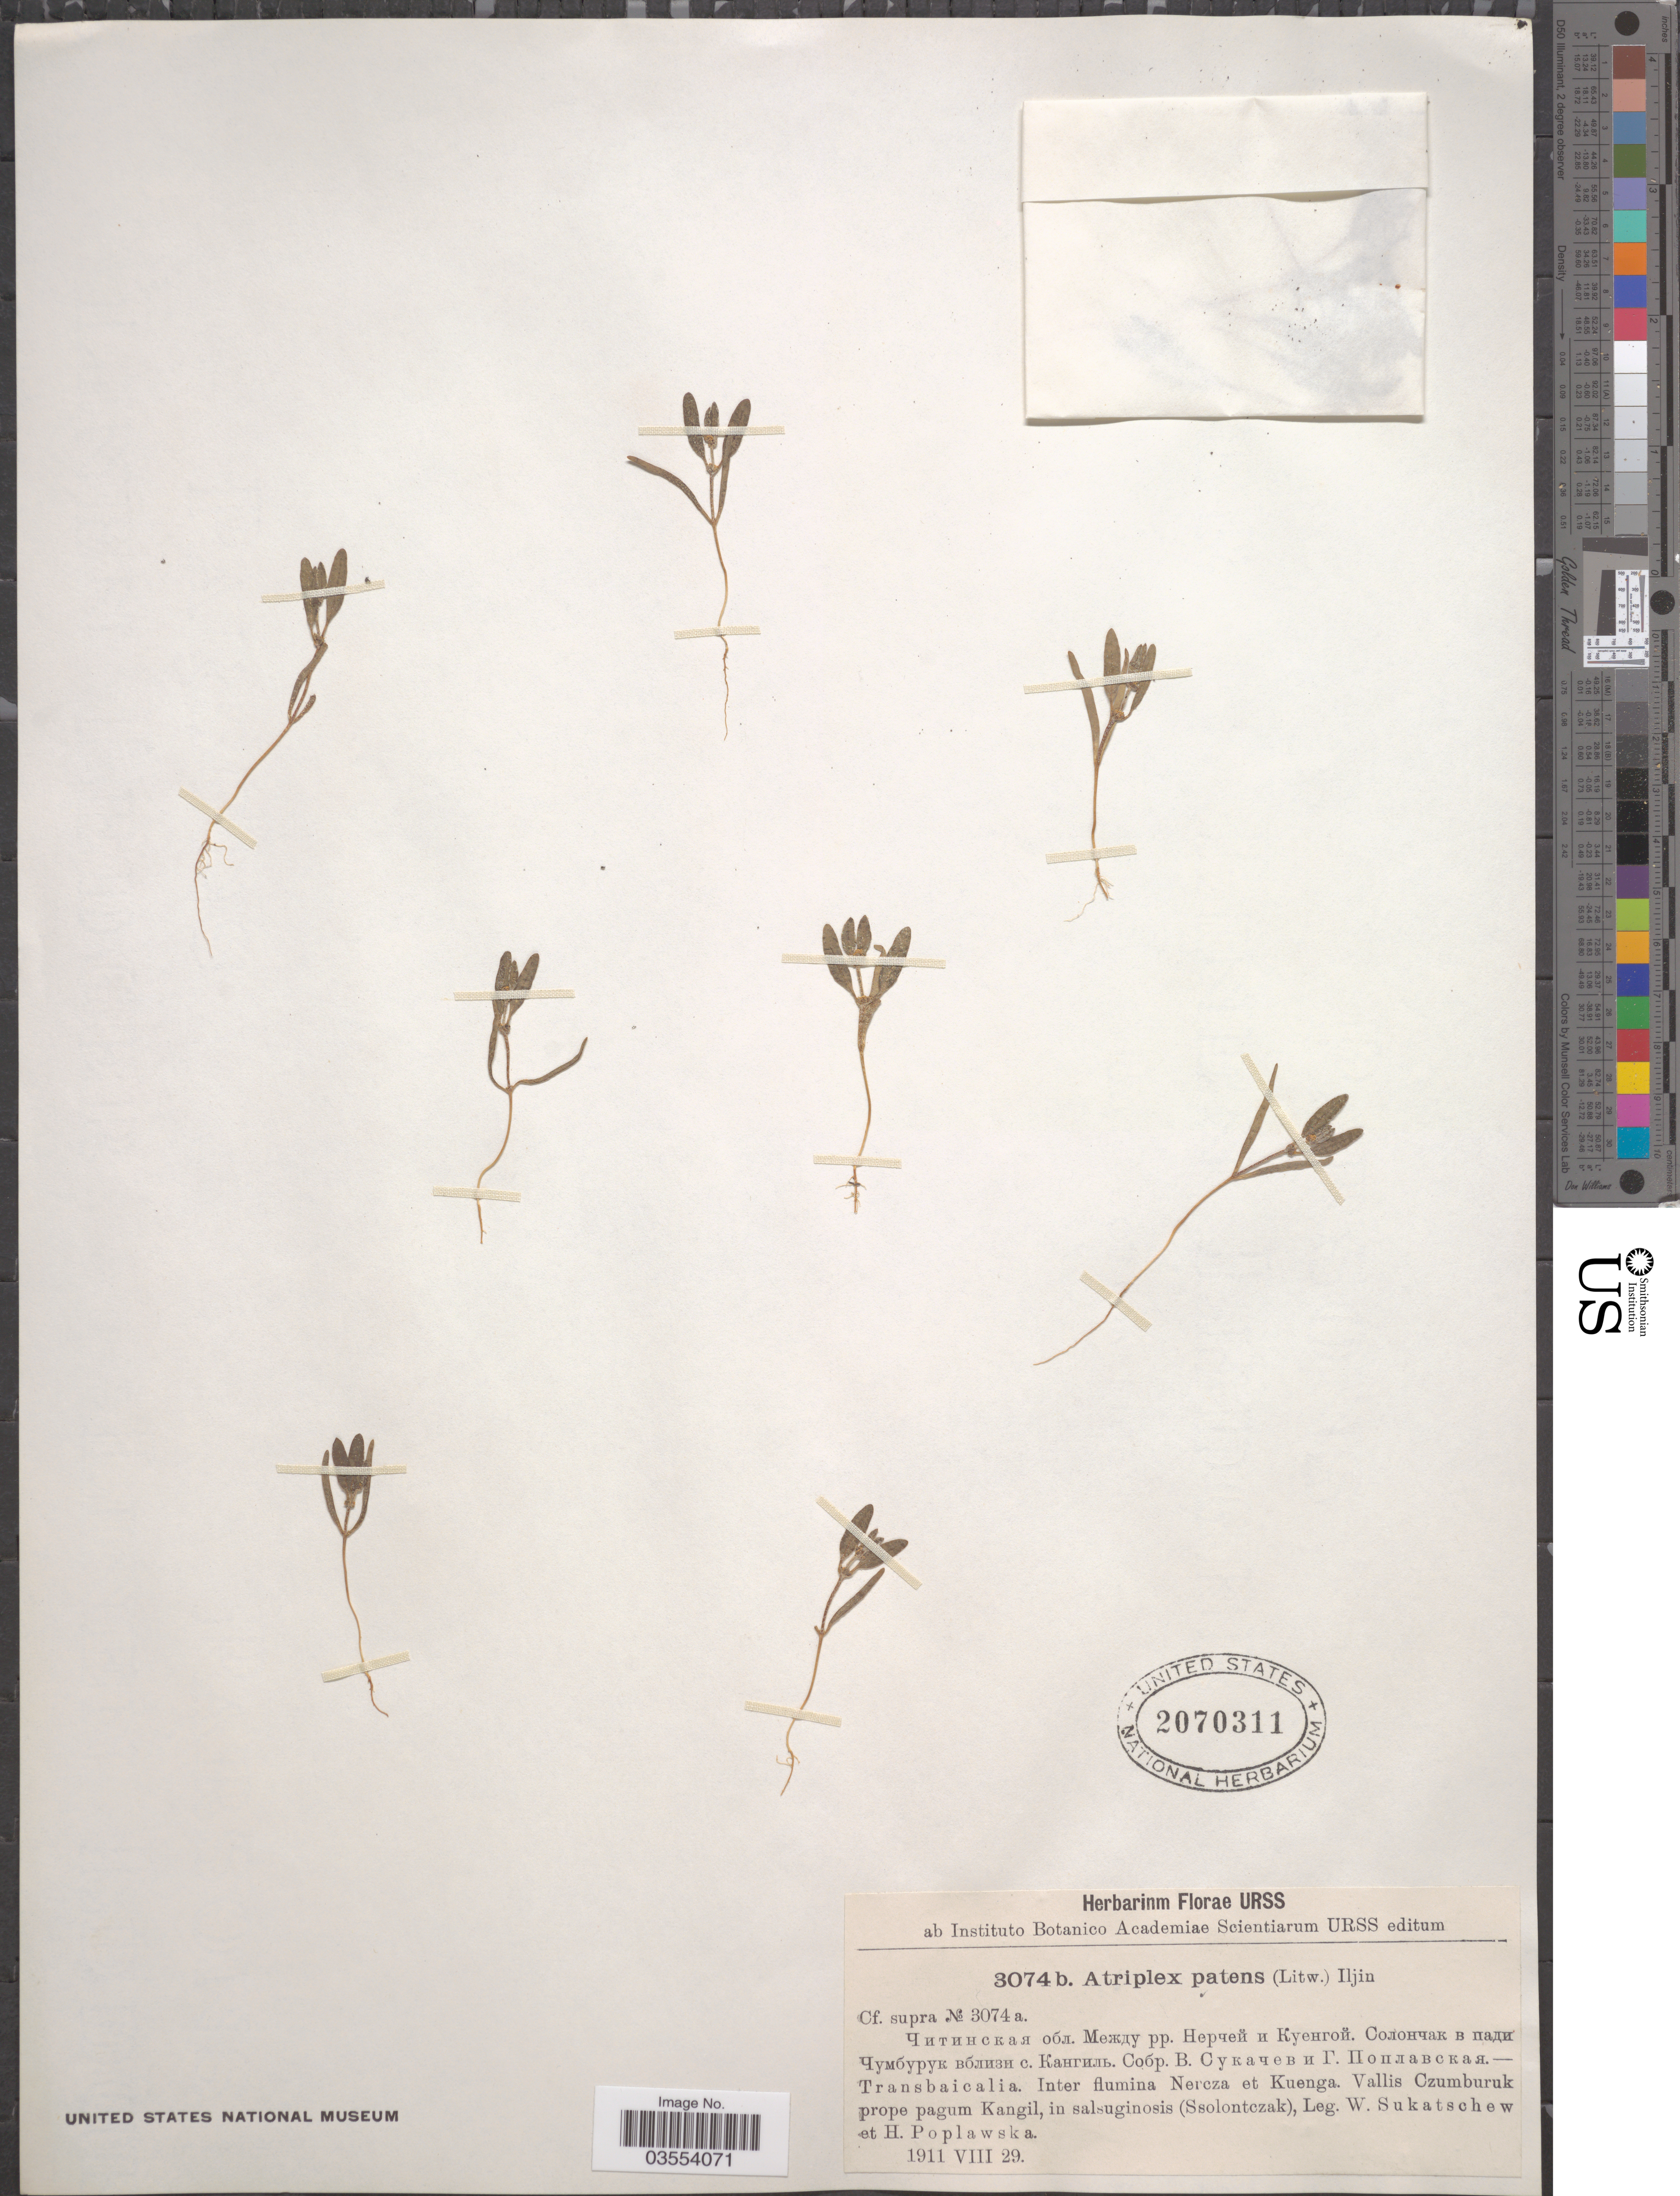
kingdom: Plantae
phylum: Tracheophyta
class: Magnoliopsida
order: Caryophyllales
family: Amaranthaceae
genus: Atriplex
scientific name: Atriplex patens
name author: (Litv.) Iljin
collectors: W. Sukatschew & H. Poplawska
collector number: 3074b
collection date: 1911-08-29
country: Russian Federation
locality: Transbaicalia. Inter flumina Nercza et Kuenga. Vallis Czumburuk prope pagum Kangil, in salsuginosis (Ssolontczak).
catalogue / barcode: US 2070311